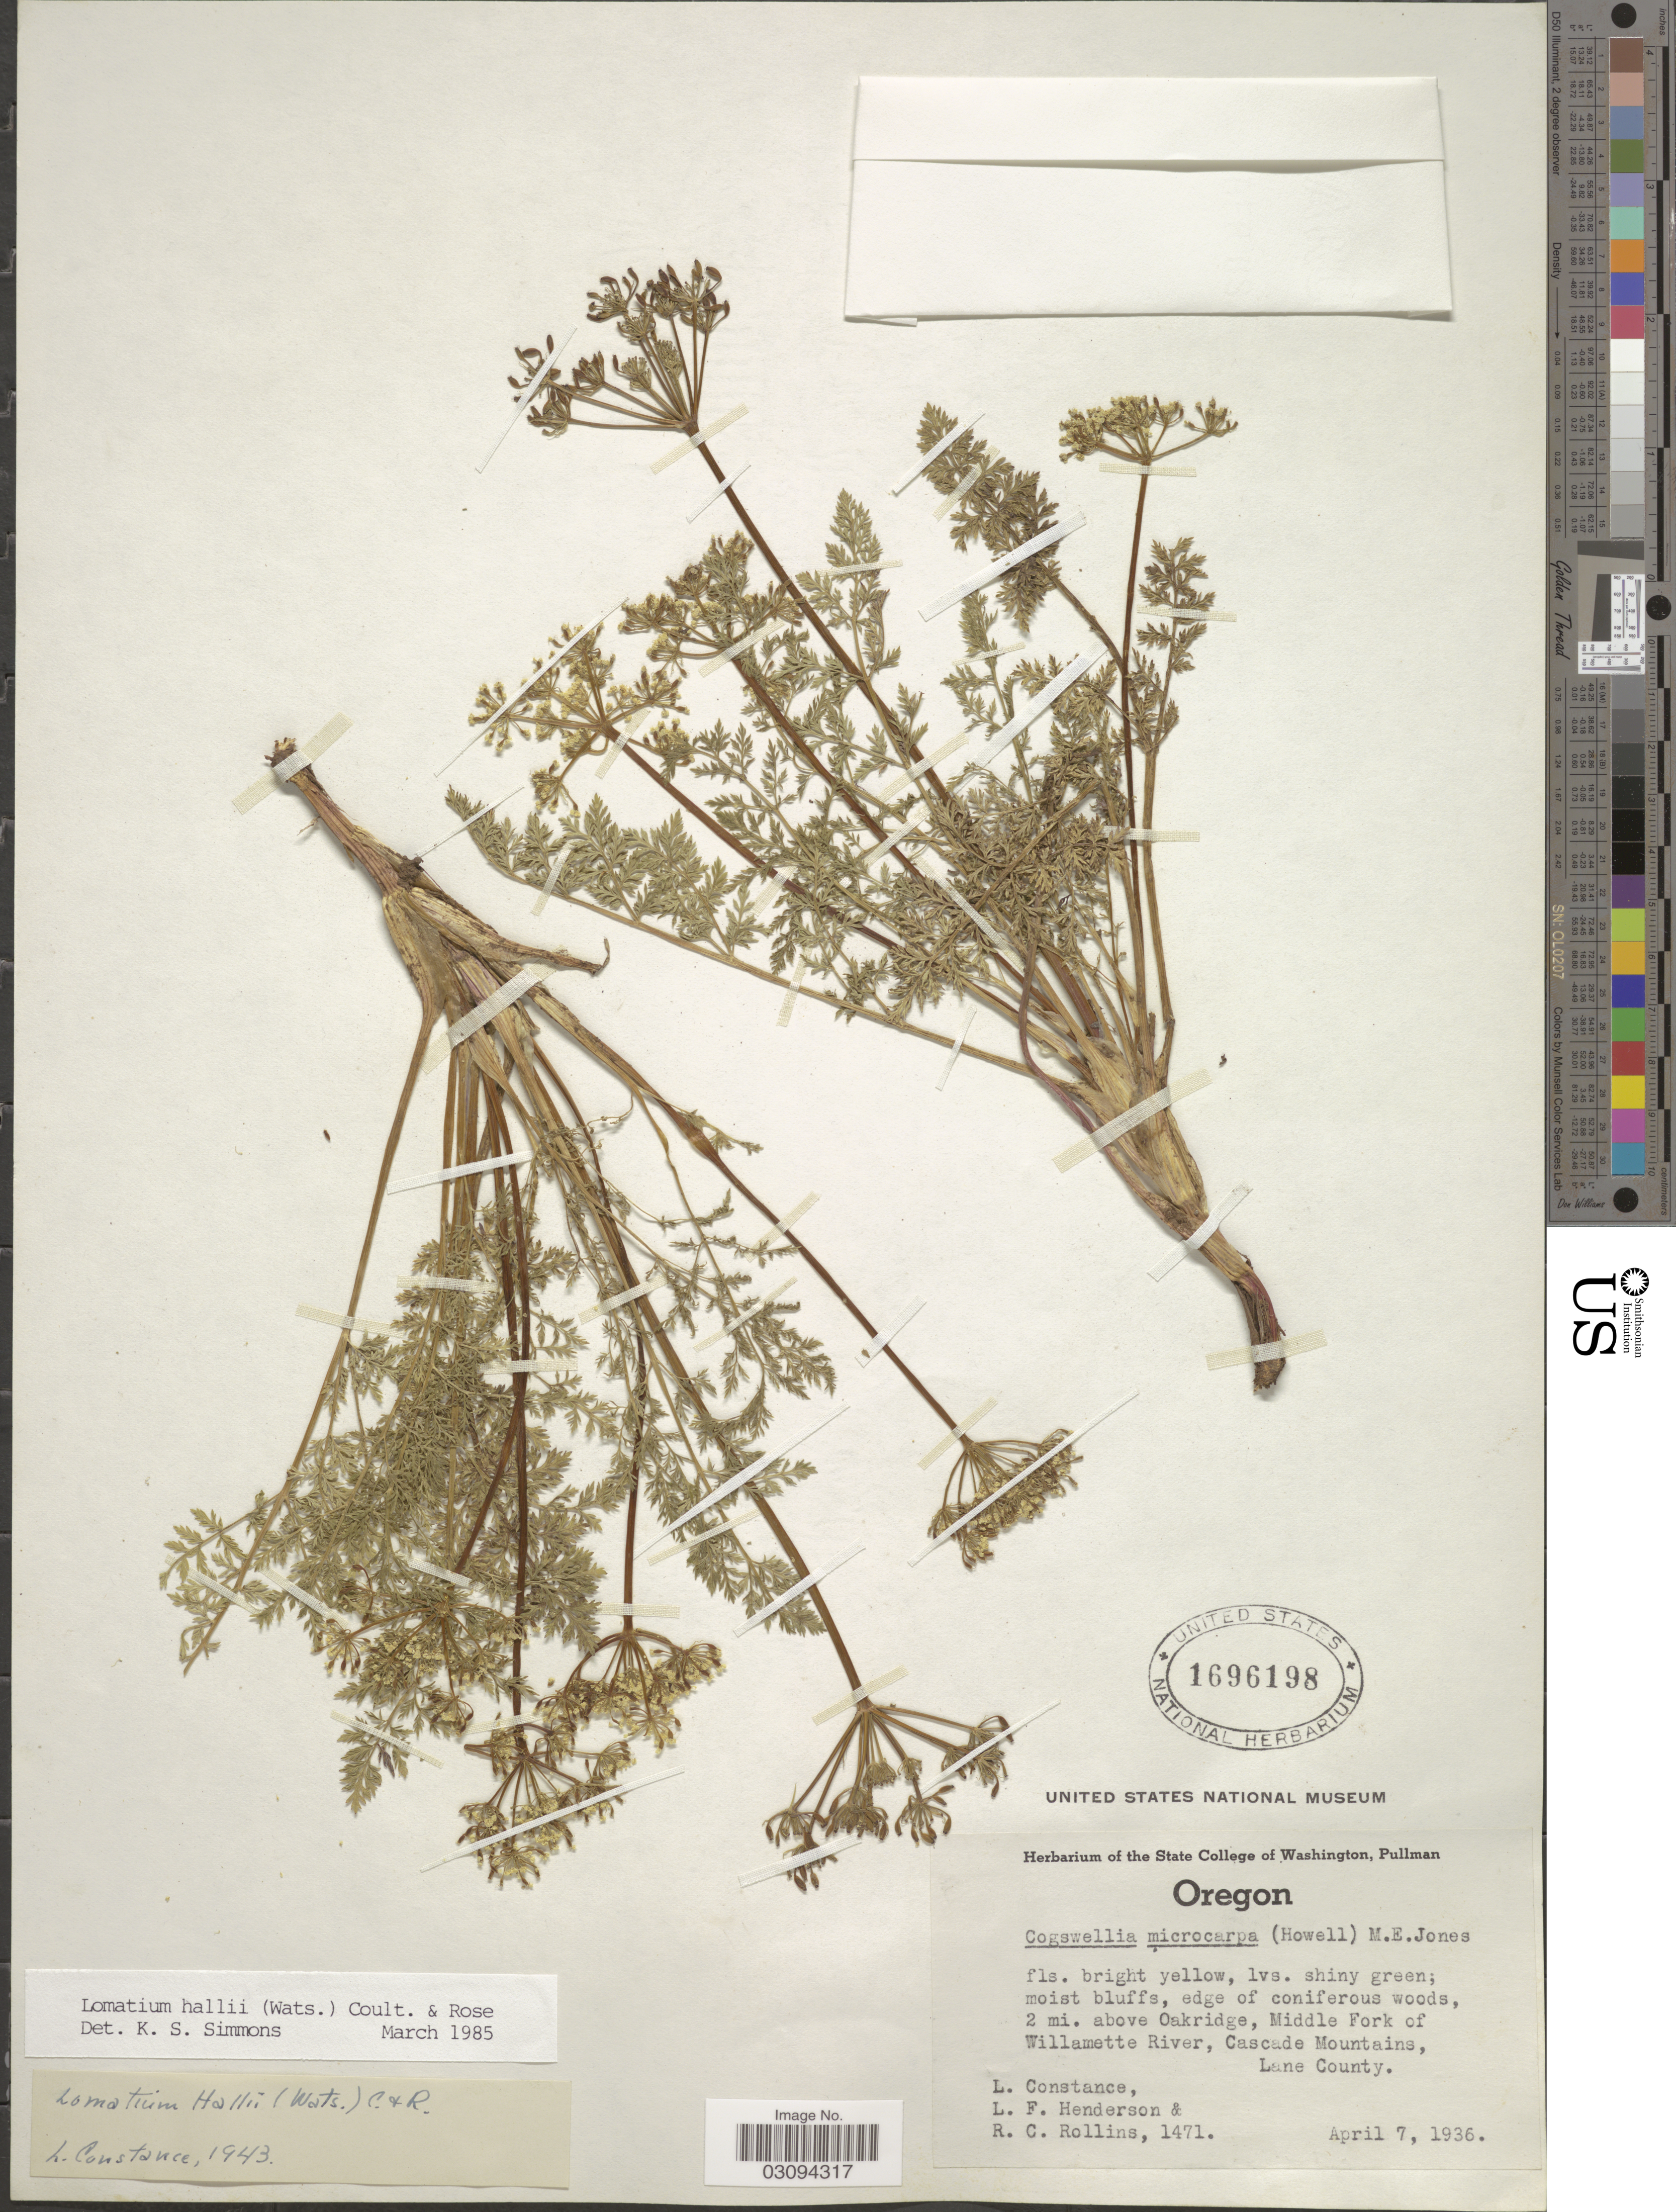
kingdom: Plantae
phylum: Tracheophyta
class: Magnoliopsida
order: Apiales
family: Apiaceae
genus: Lomatium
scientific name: Lomatium hallii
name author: (S. Watson) J.M. Coult. & Rose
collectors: L. Constance, L. Henderson & R. C. Rollins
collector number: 1471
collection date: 1936-04-07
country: United States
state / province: Oregon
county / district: Lane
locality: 2 mi. above Oakridge, Middle Fork of Willamette River, Cascade Mountains, Lane County.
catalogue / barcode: US 1696198